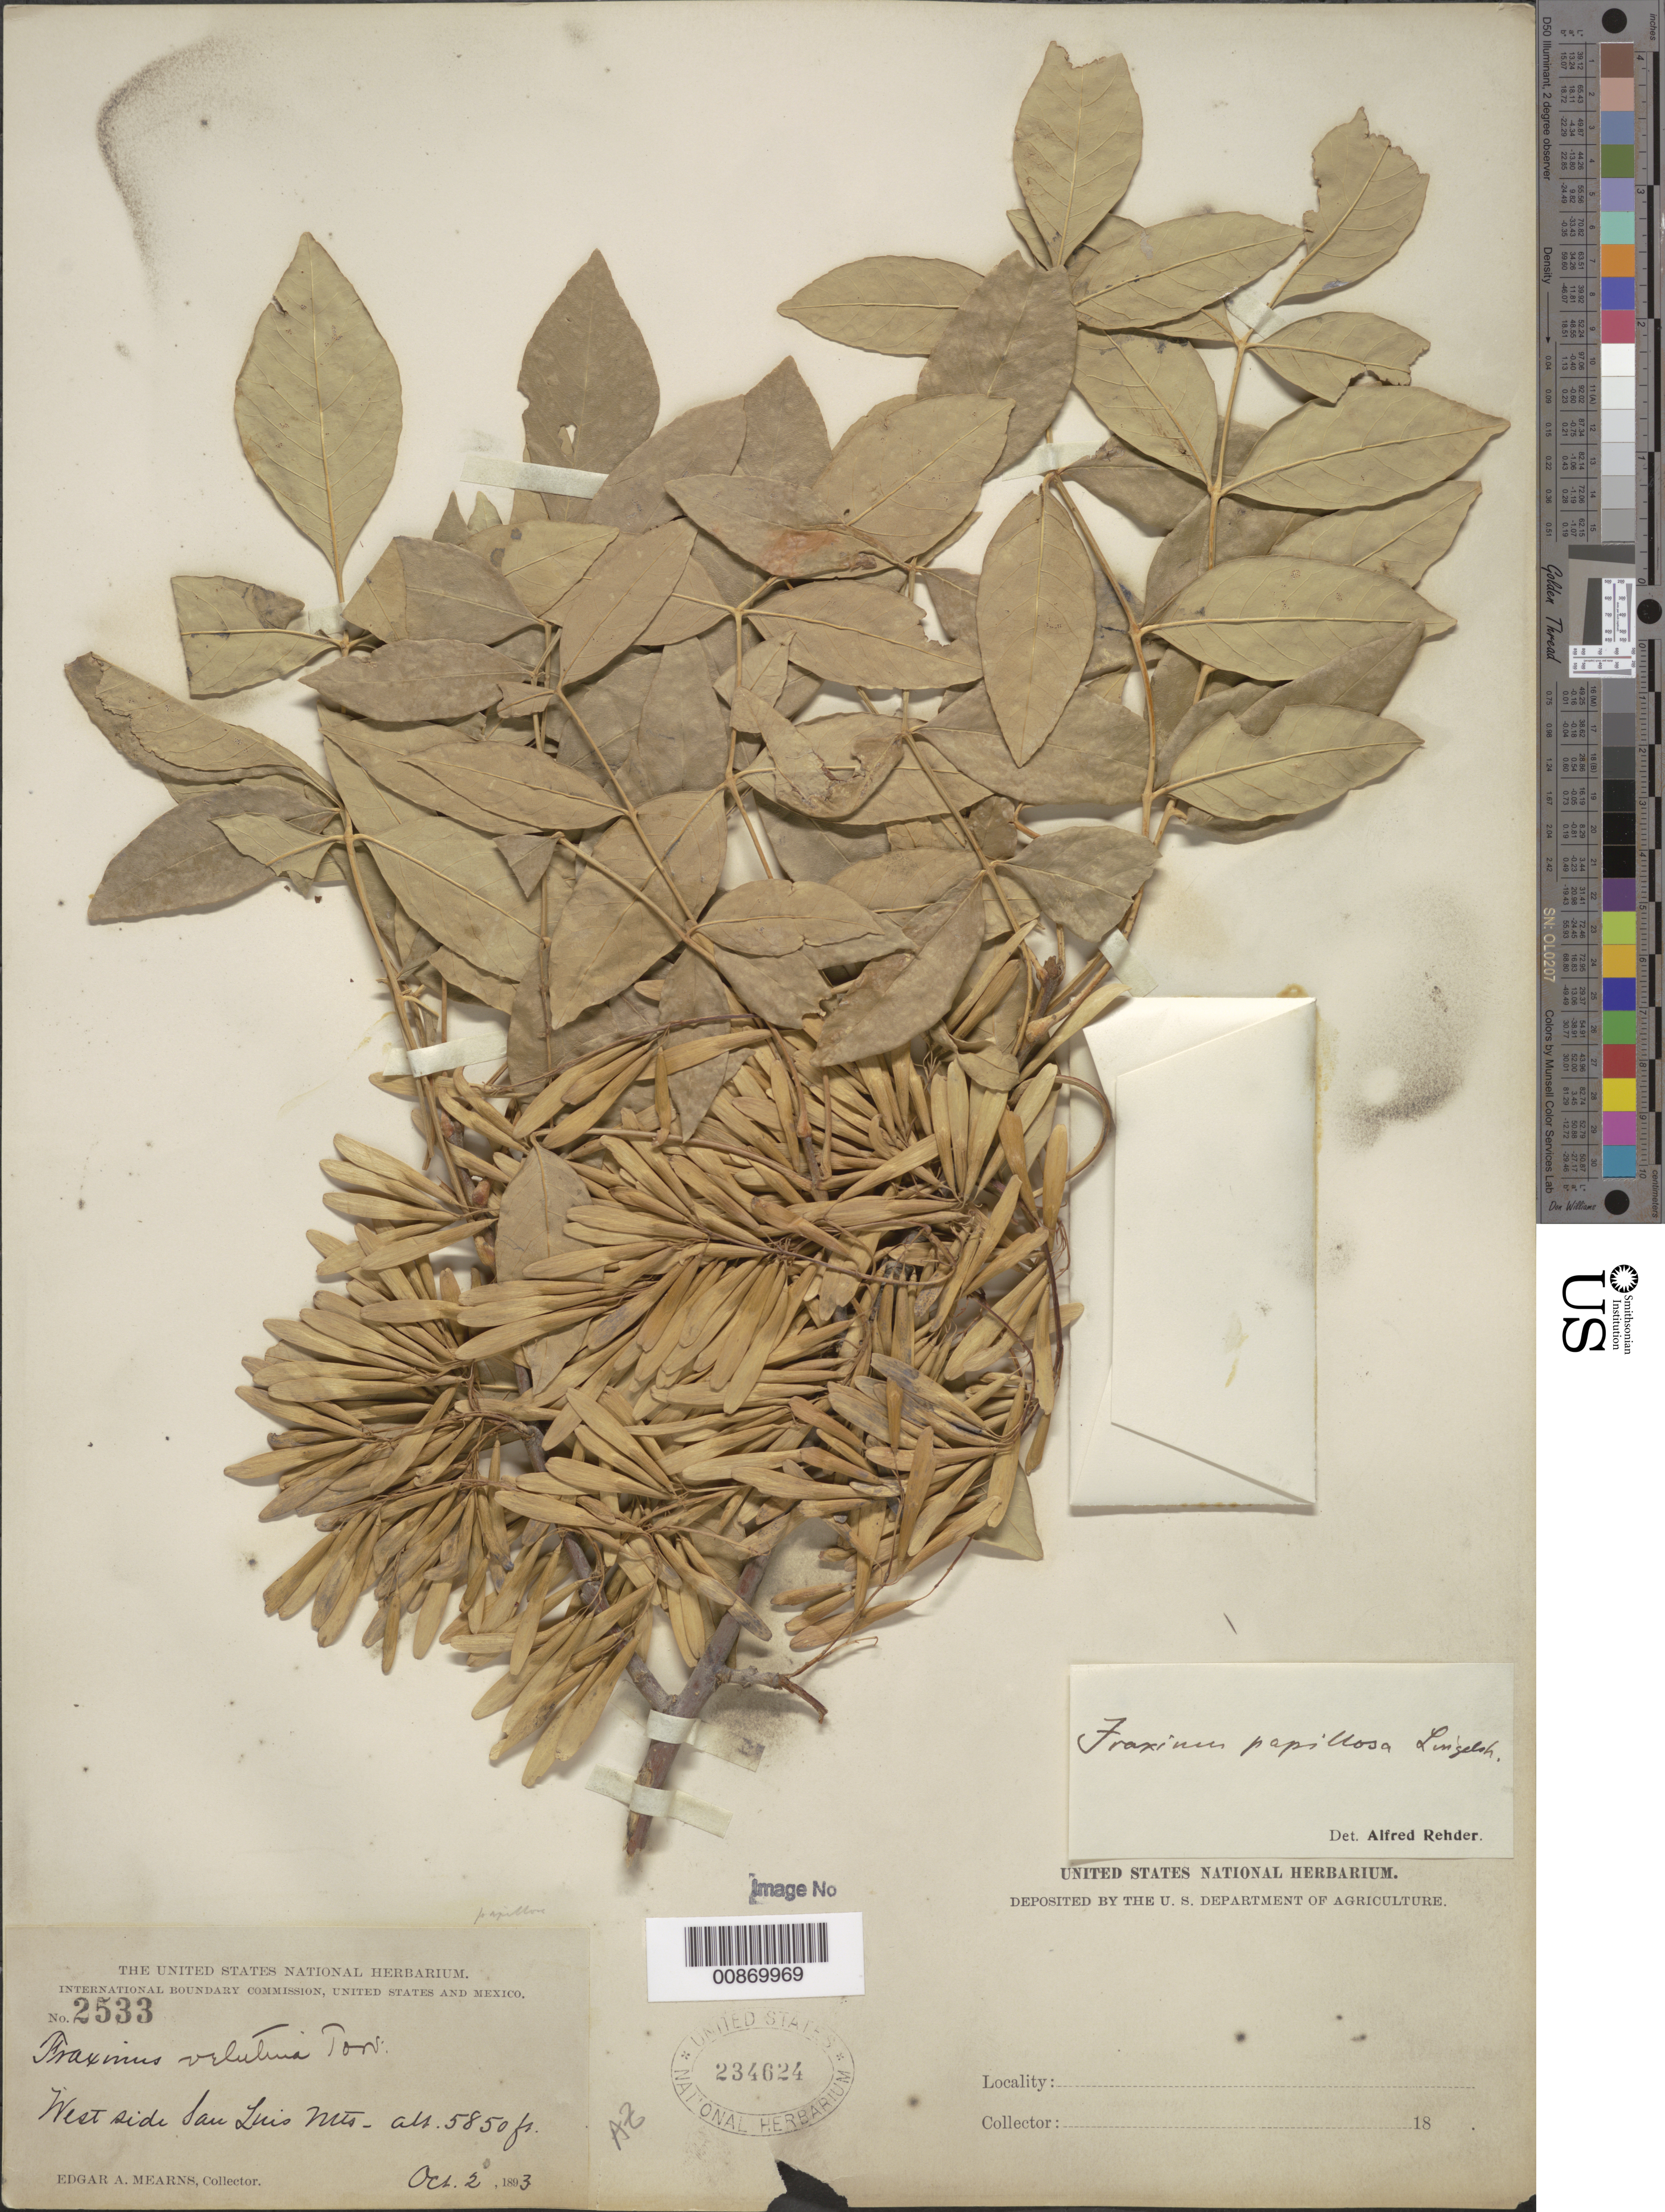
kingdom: Plantae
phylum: Tracheophyta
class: Magnoliopsida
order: Lamiales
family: Oleaceae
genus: Fraxinus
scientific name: Fraxinus papillosa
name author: Lingelsh.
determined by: Rehder, Alfred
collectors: E. A. Mearns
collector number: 2533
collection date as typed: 02 Oct 1893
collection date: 1893-10-02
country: United States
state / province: Arizona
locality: West side of San Luis Mts.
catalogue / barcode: US 234624